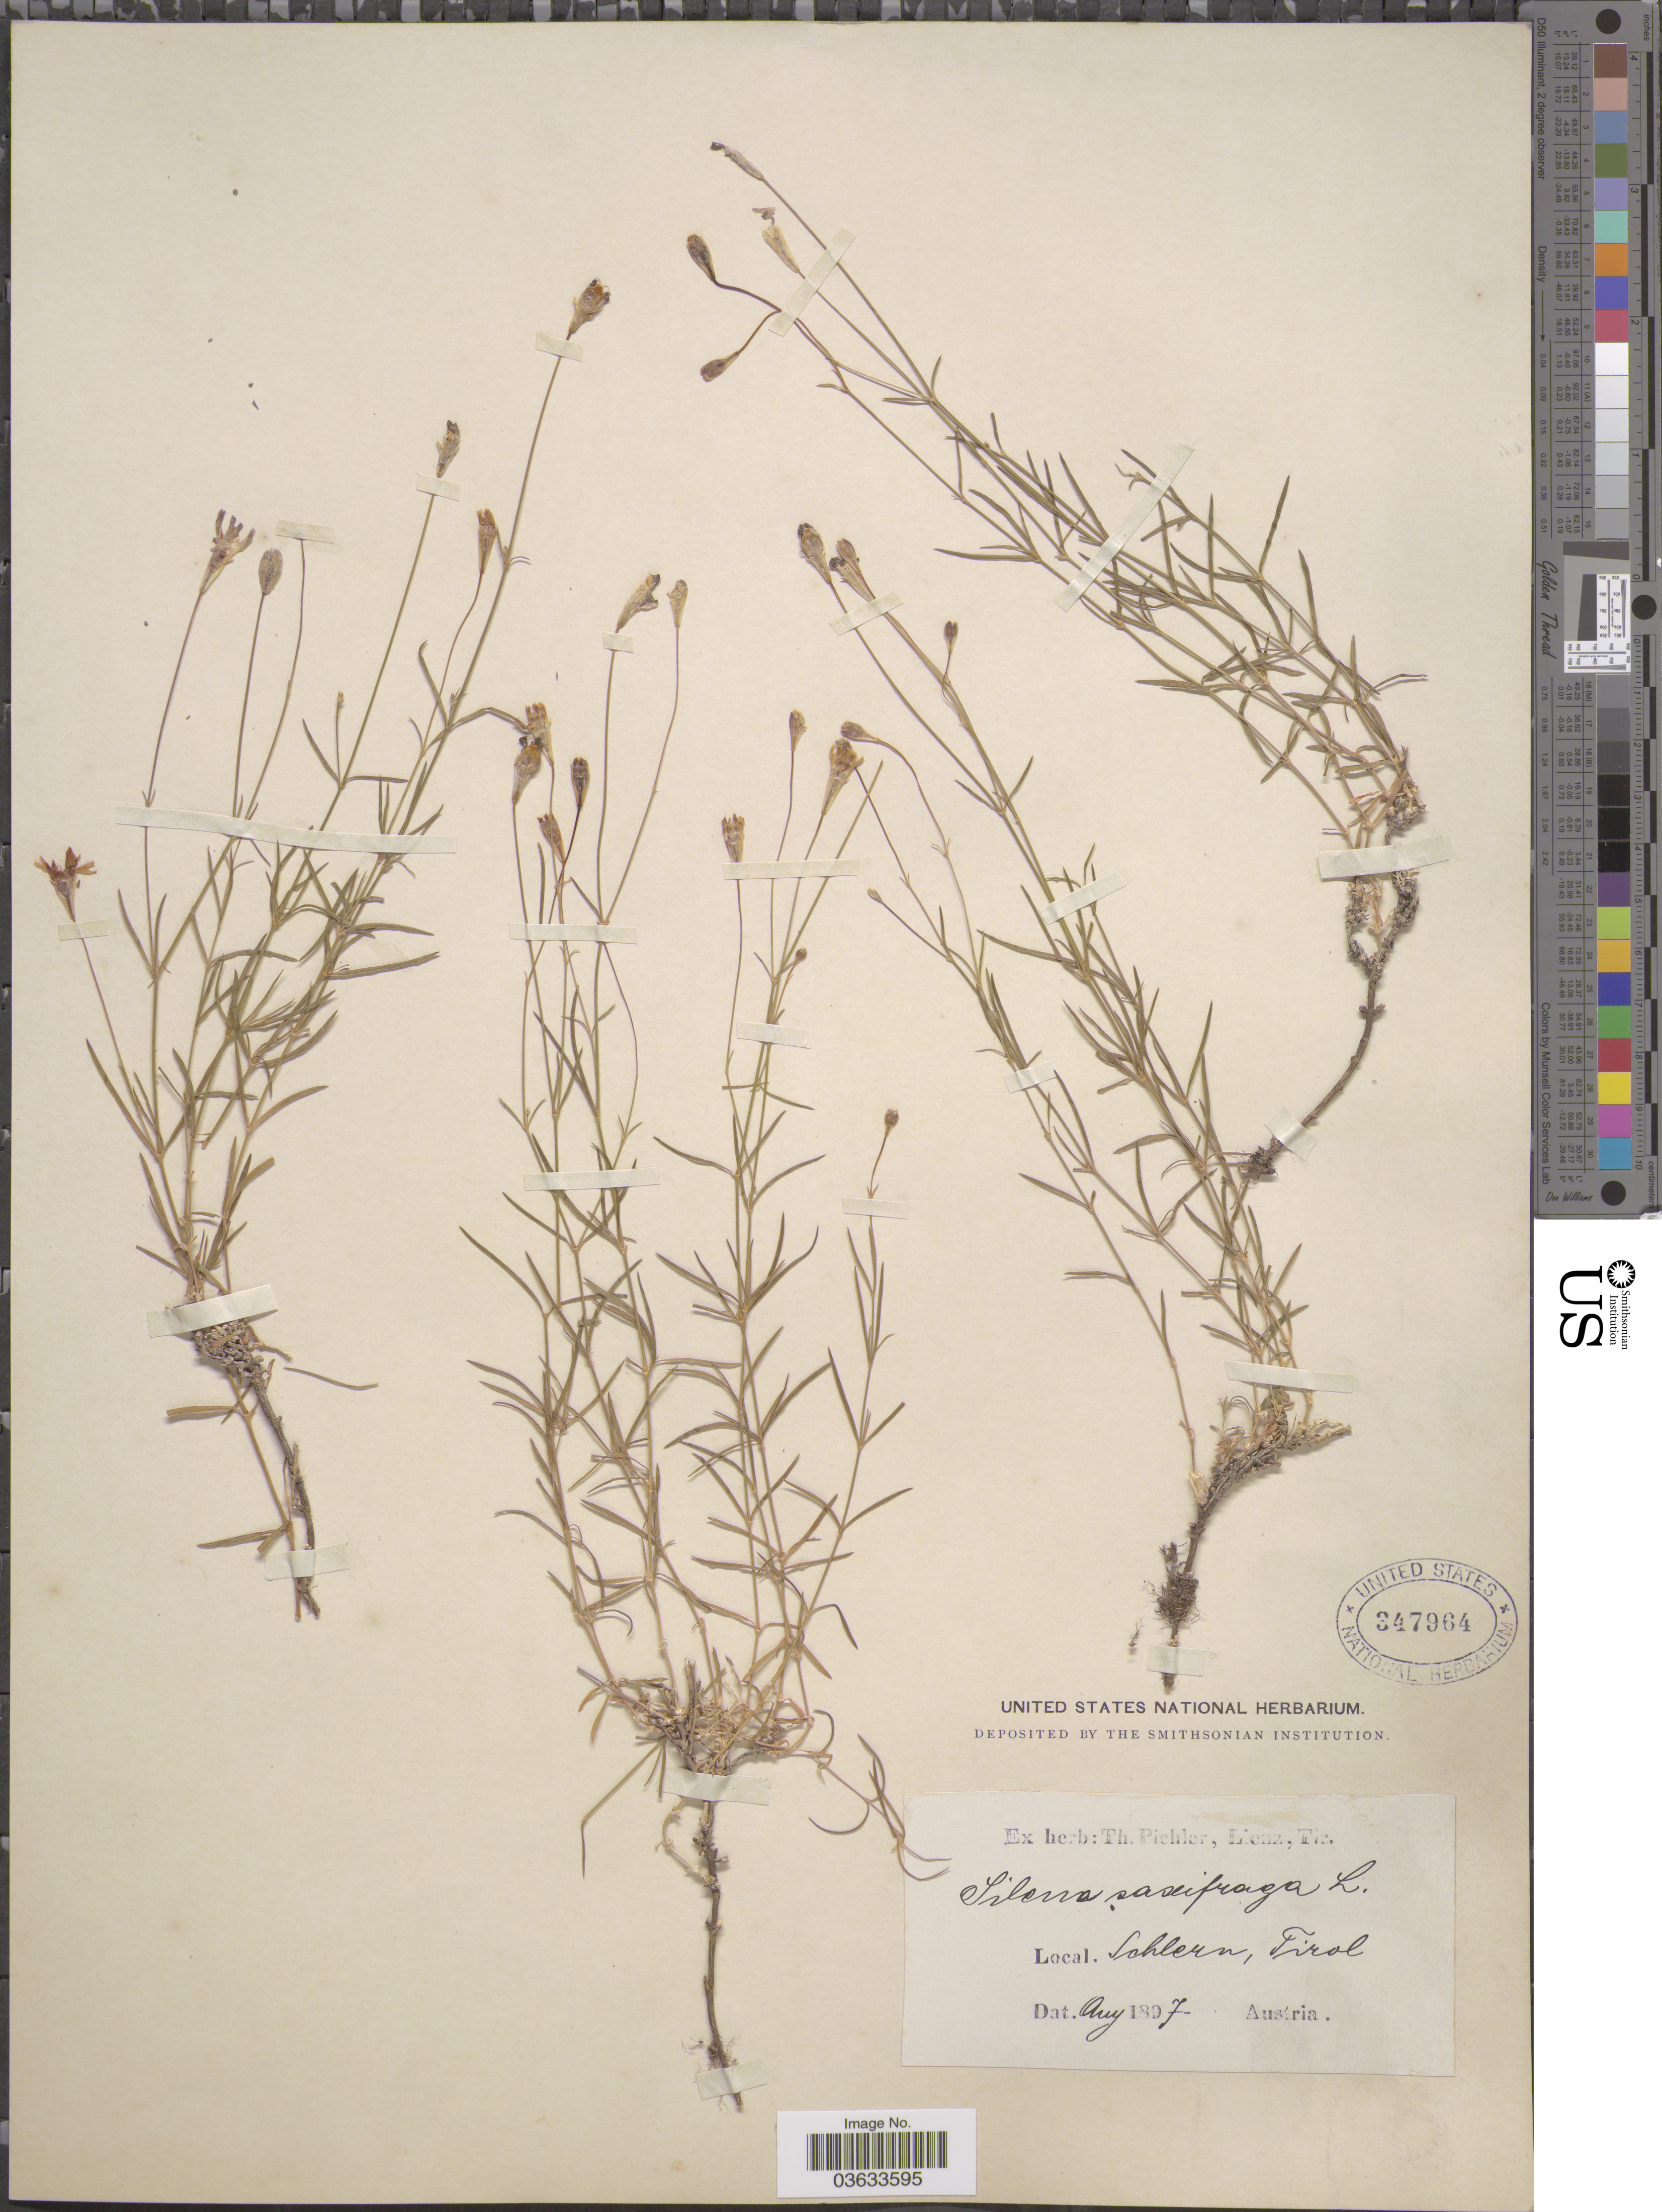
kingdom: Plantae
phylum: Tracheophyta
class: Magnoliopsida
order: Caryophyllales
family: Caryophyllaceae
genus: Silene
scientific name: Silene saxifraga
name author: L.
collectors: ex herb. T. Pichler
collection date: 1897-08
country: Austria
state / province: Tirol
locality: Schlern.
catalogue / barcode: US 347964